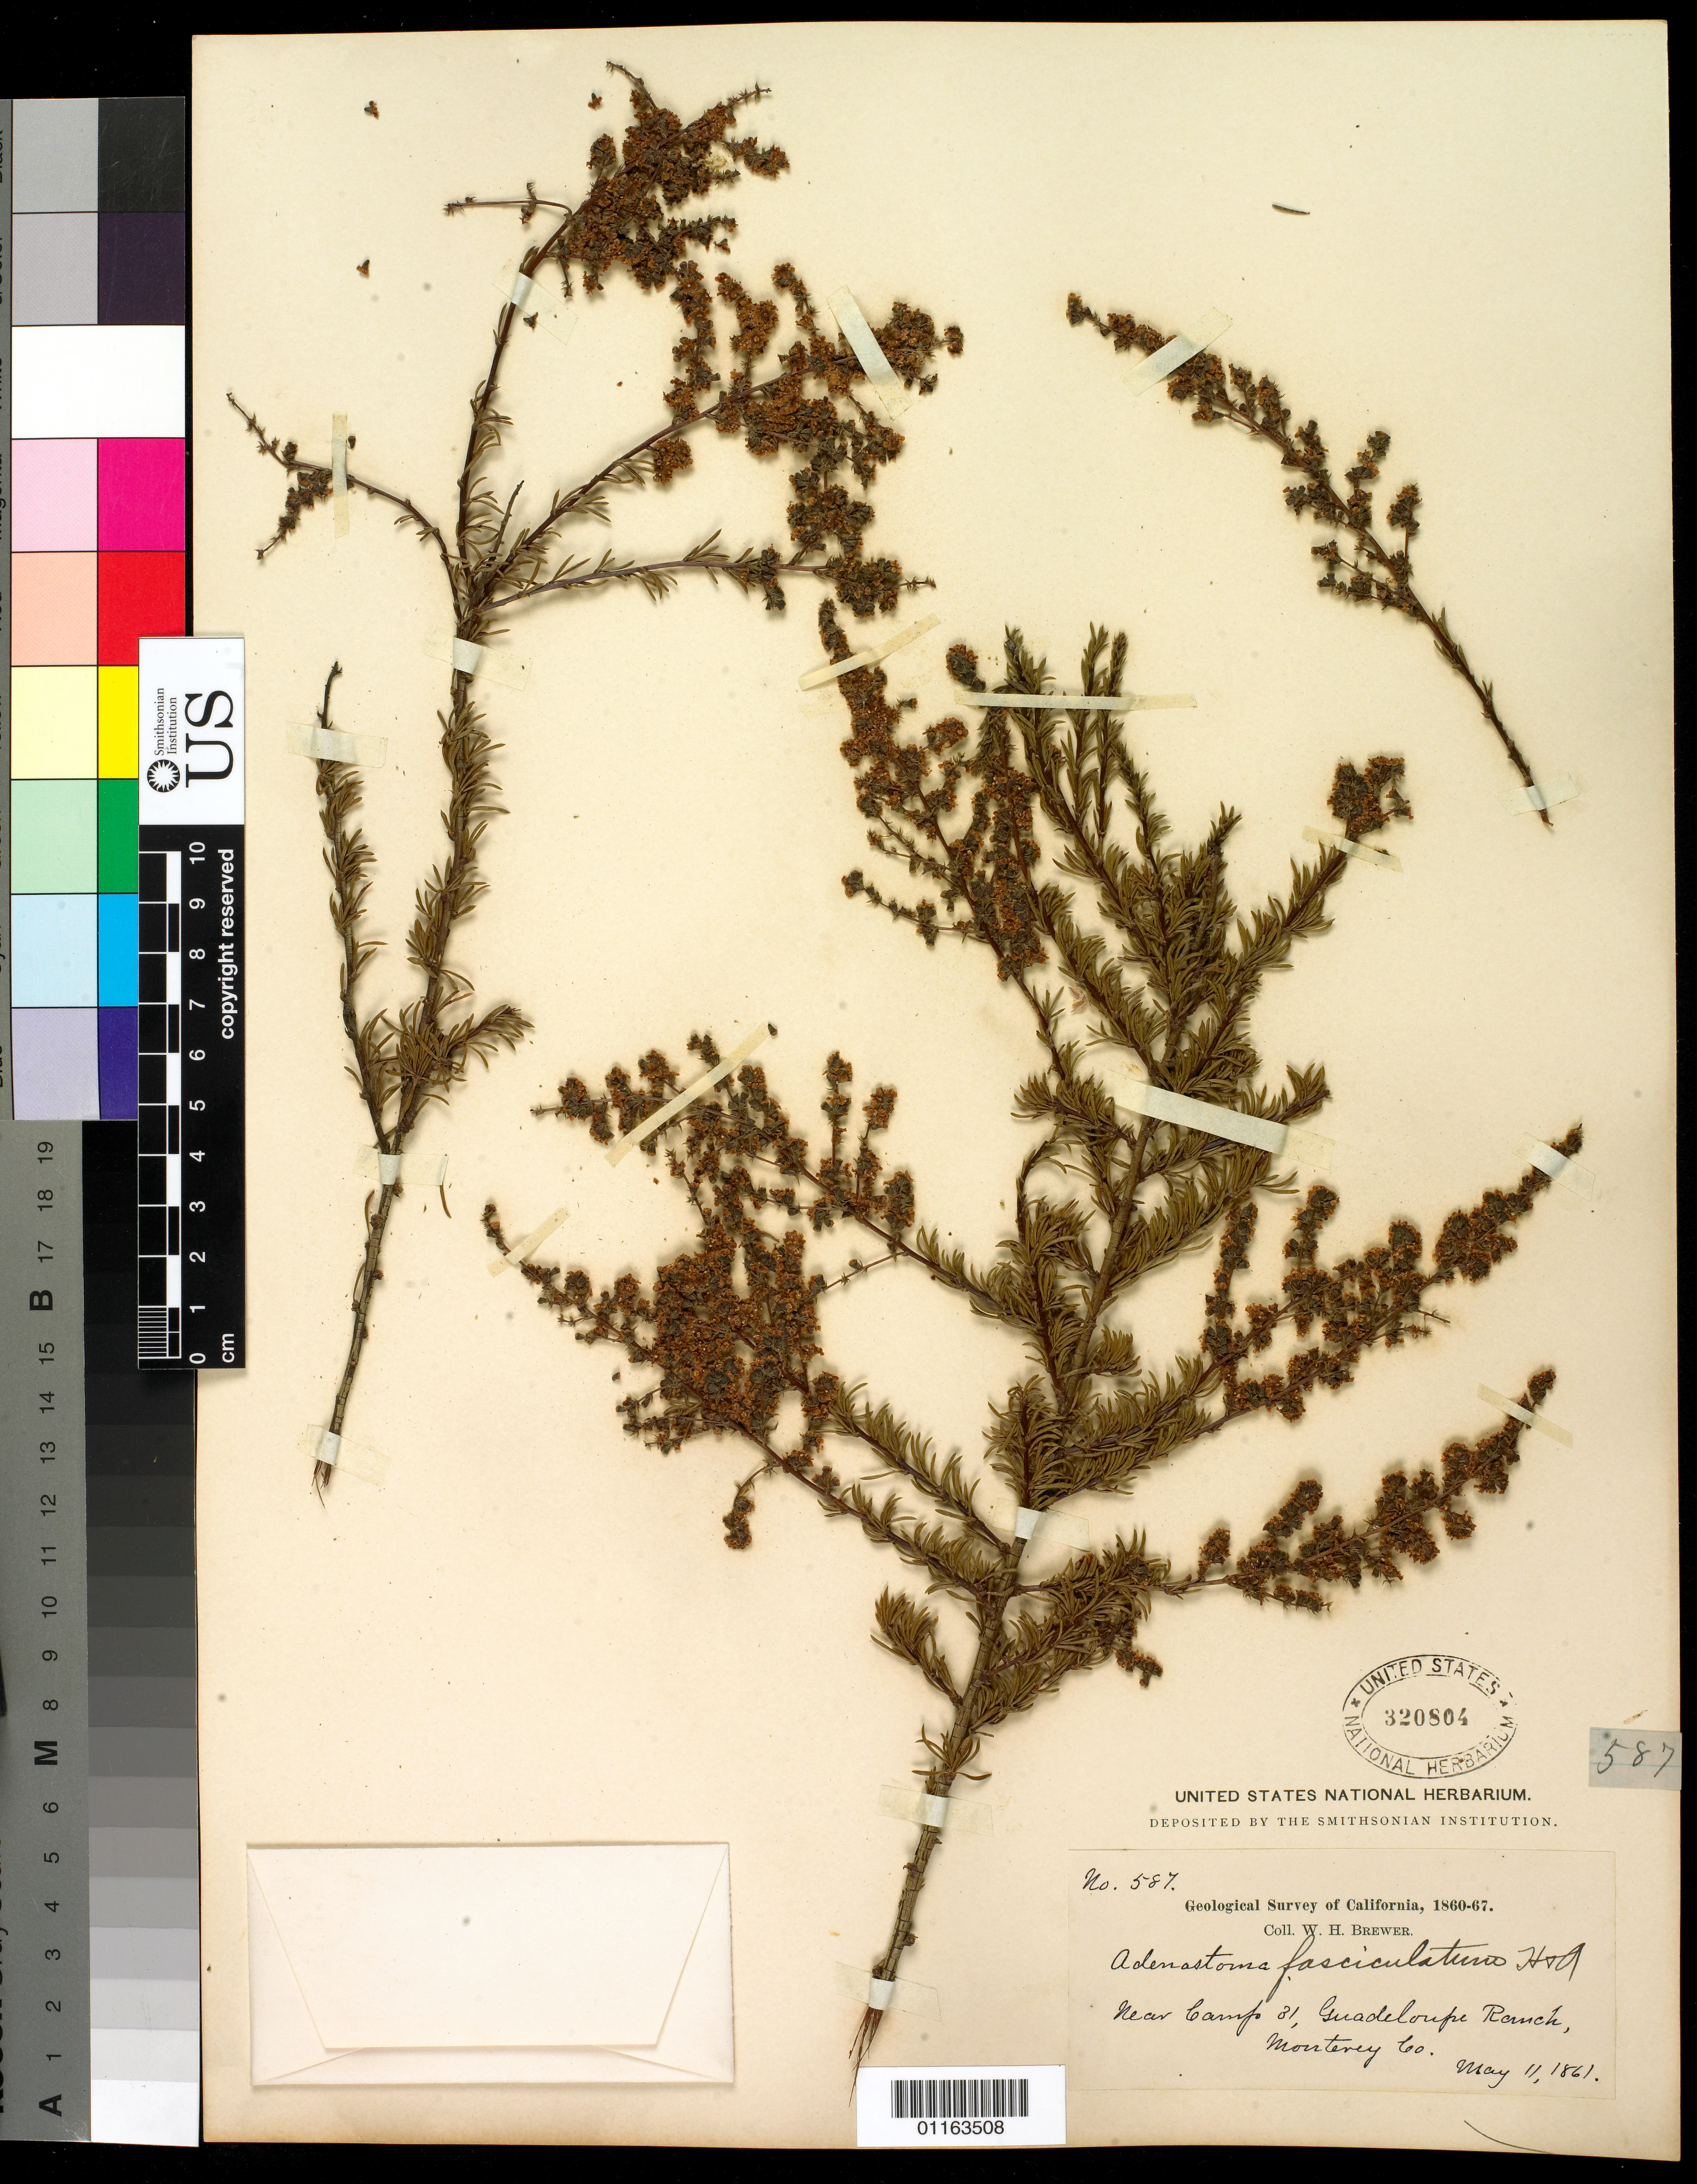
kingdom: Plantae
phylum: Tracheophyta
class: Magnoliopsida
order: Rosales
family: Rosaceae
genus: Adenostoma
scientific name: Adenostoma fasciculatum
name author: Hook. & Arn.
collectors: W. H. Brewer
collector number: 587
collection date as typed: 11 May 1861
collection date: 1861-05-11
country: United States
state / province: California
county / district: Monterey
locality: Near camp 31, Guadeloupe Ranch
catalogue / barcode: US 320804